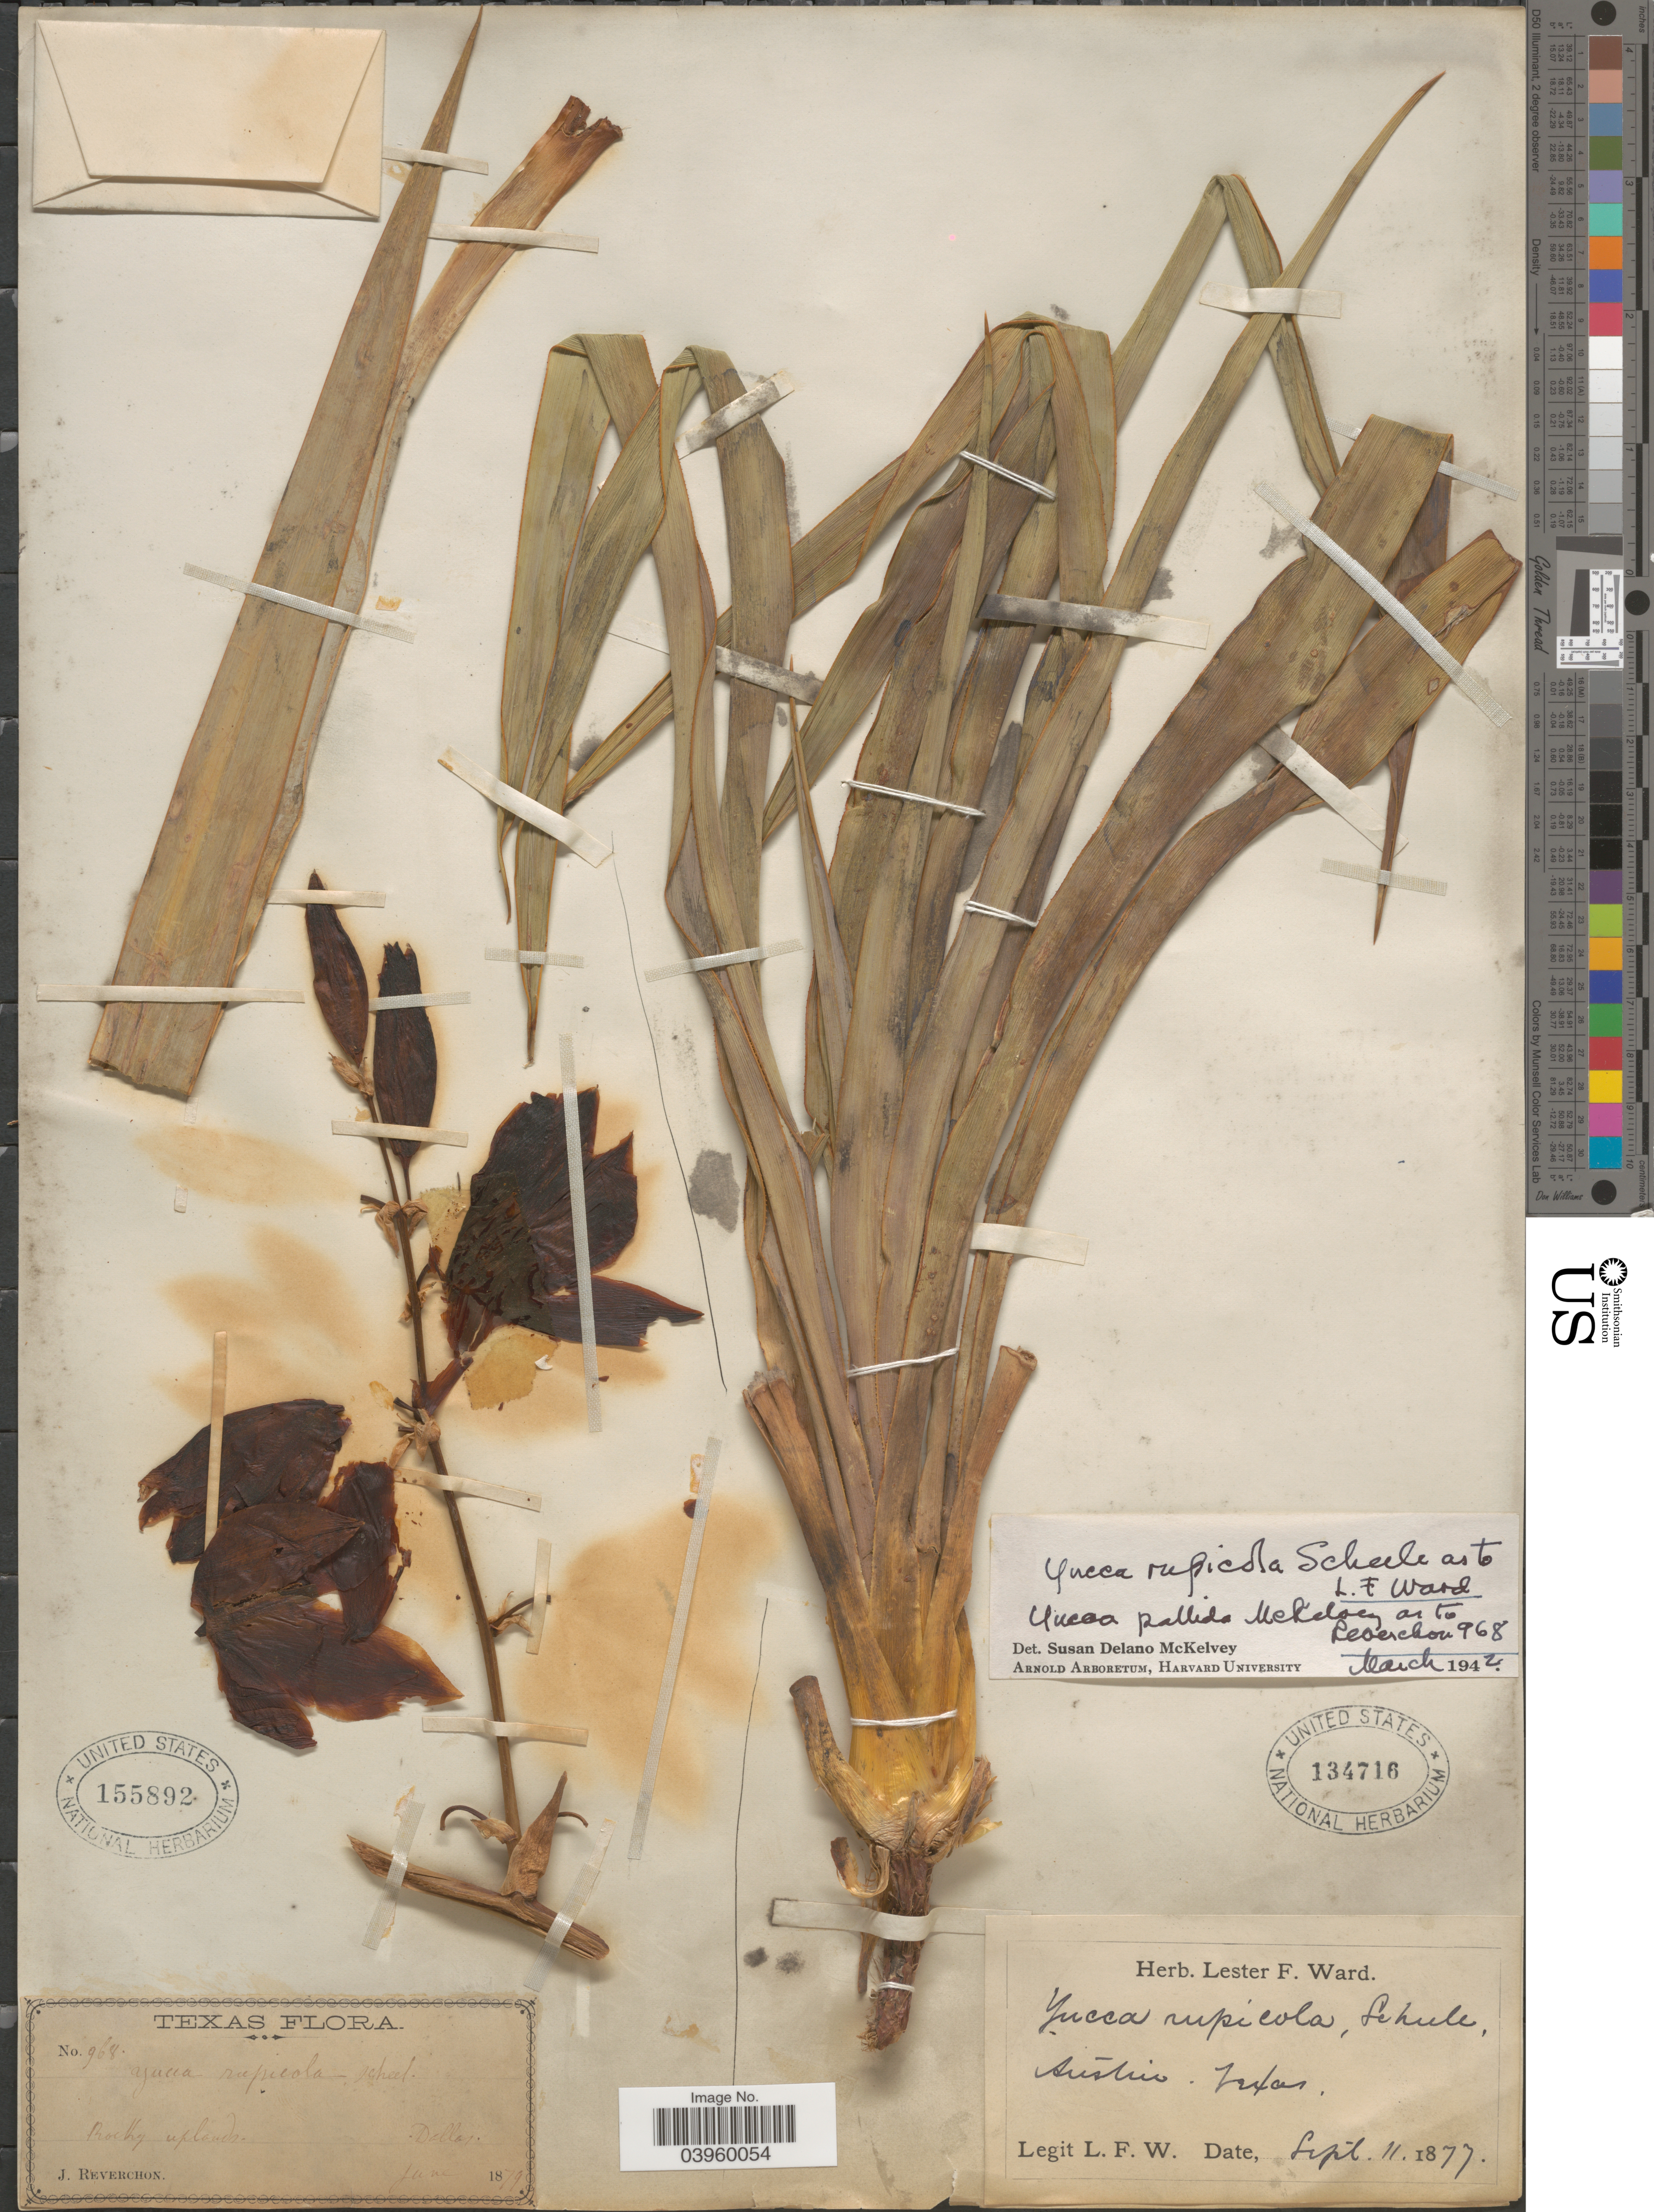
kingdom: Plantae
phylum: Tracheophyta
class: Liliopsida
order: Asparagales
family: Asparagaceae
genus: Yucca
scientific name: Yucca rupicola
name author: Scheele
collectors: J. Reverchon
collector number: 968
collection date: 1879-06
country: United States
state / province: Texas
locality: Dallas.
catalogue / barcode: US 155892-2